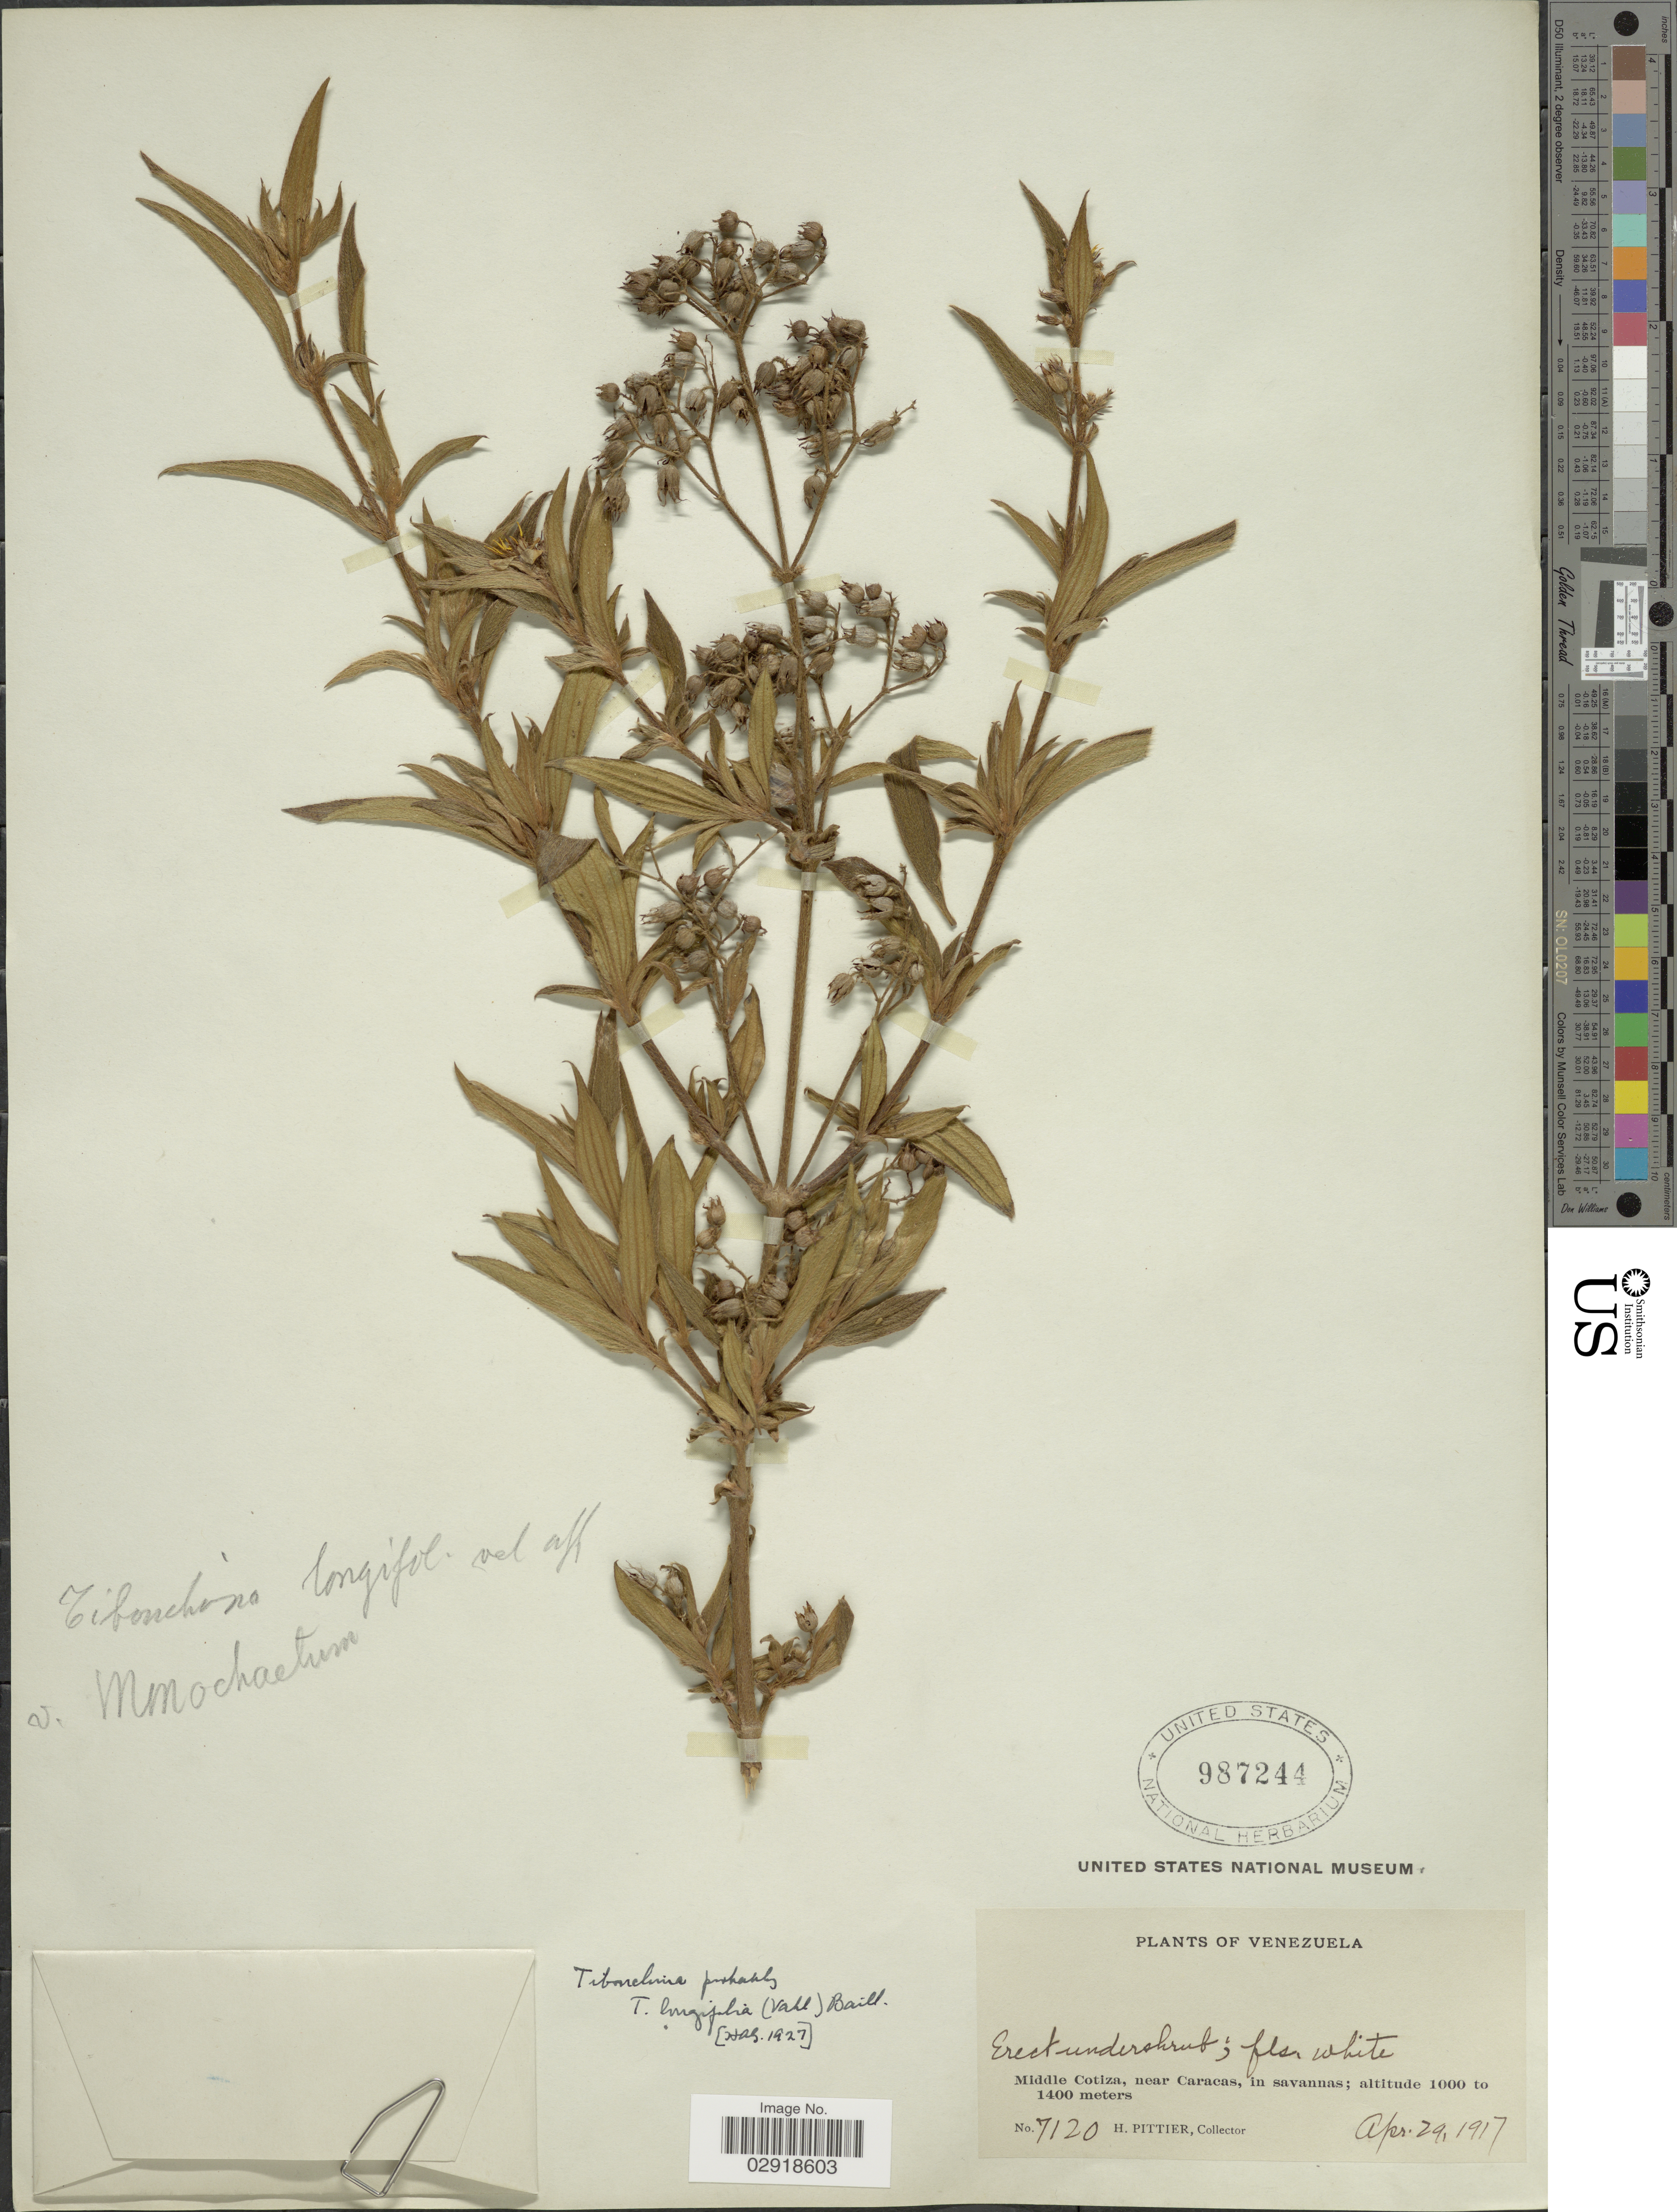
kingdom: Plantae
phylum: Tracheophyta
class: Magnoliopsida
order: Myrtales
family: Melastomataceae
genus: Chaetogastra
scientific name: Chaetogastra longifolia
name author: (Vahl) DC.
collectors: H. F. Pittier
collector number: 7120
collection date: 1917-04-29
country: Venezuela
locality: Middle Cotiza, near Caracas, in savannas.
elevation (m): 1000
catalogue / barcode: US 987244